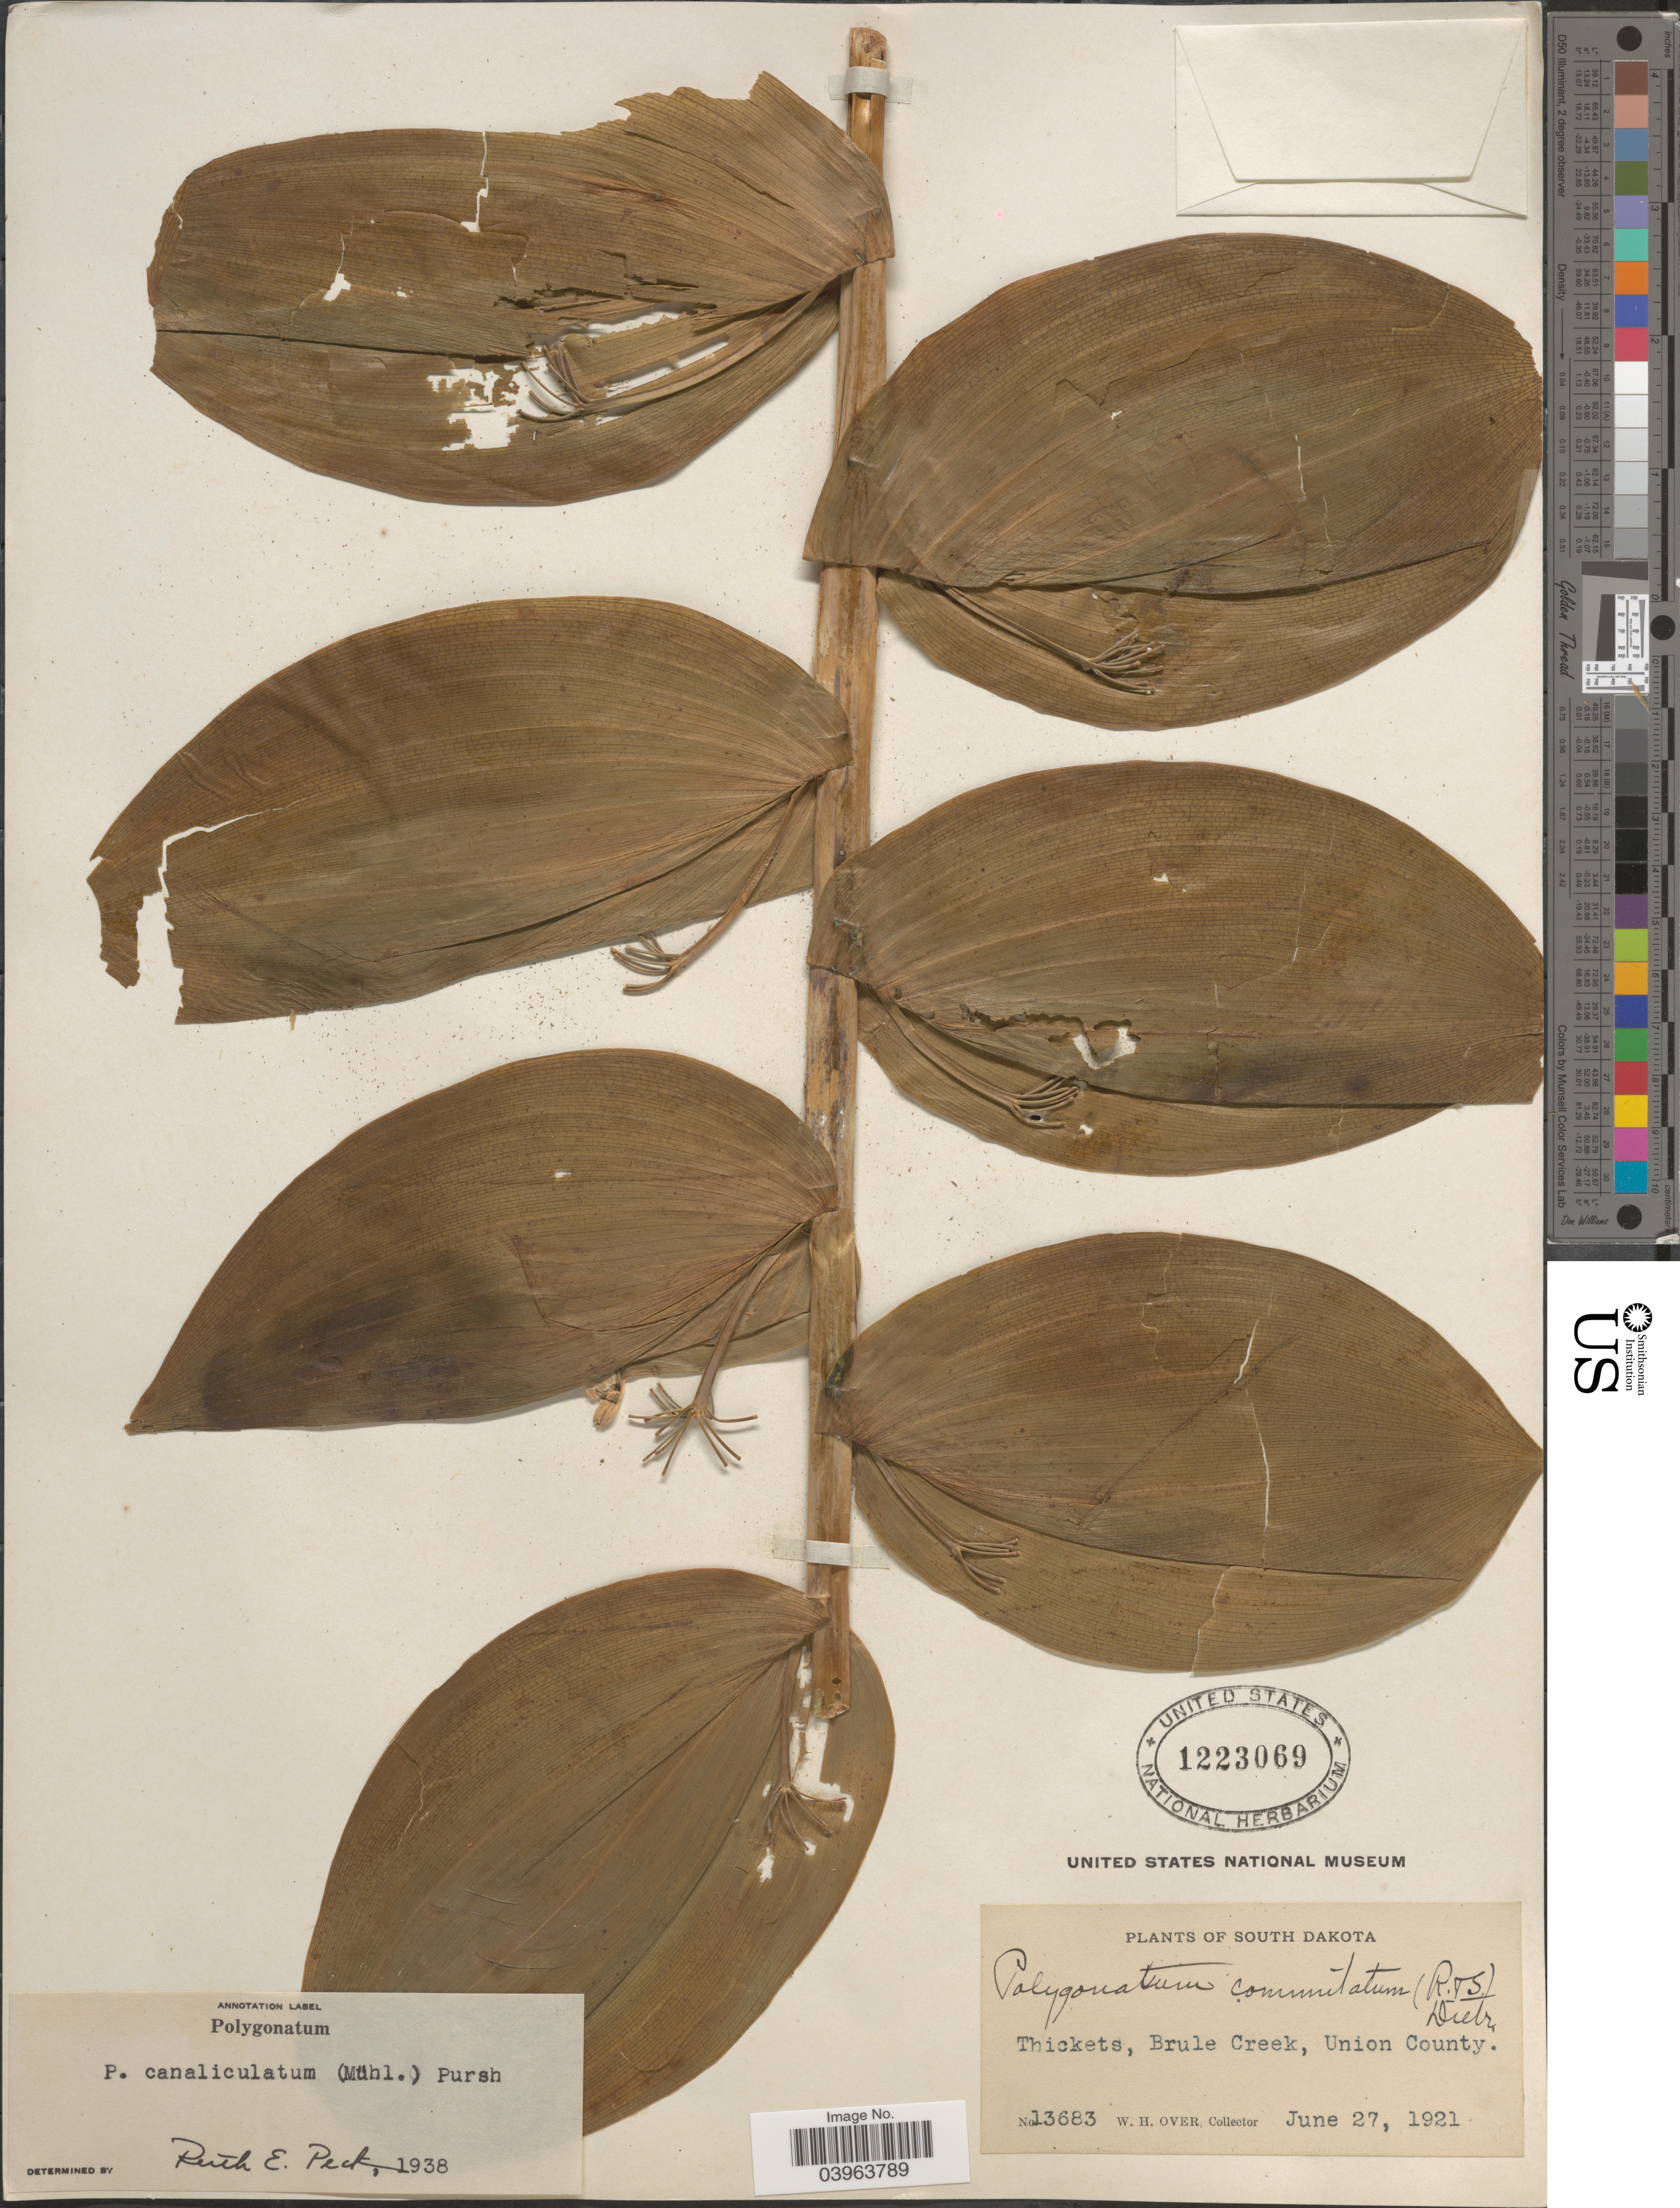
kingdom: Plantae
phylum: Tracheophyta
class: Liliopsida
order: Asparagales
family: Asparagaceae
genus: Polygonatum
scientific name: Polygonatum commutatum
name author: (Schult. f.) A. Dietr.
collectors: W. Over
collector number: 13683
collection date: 1921-06-27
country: United States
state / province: South Dakota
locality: Thickets, Brule Creek, Union County.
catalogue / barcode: US 1223069